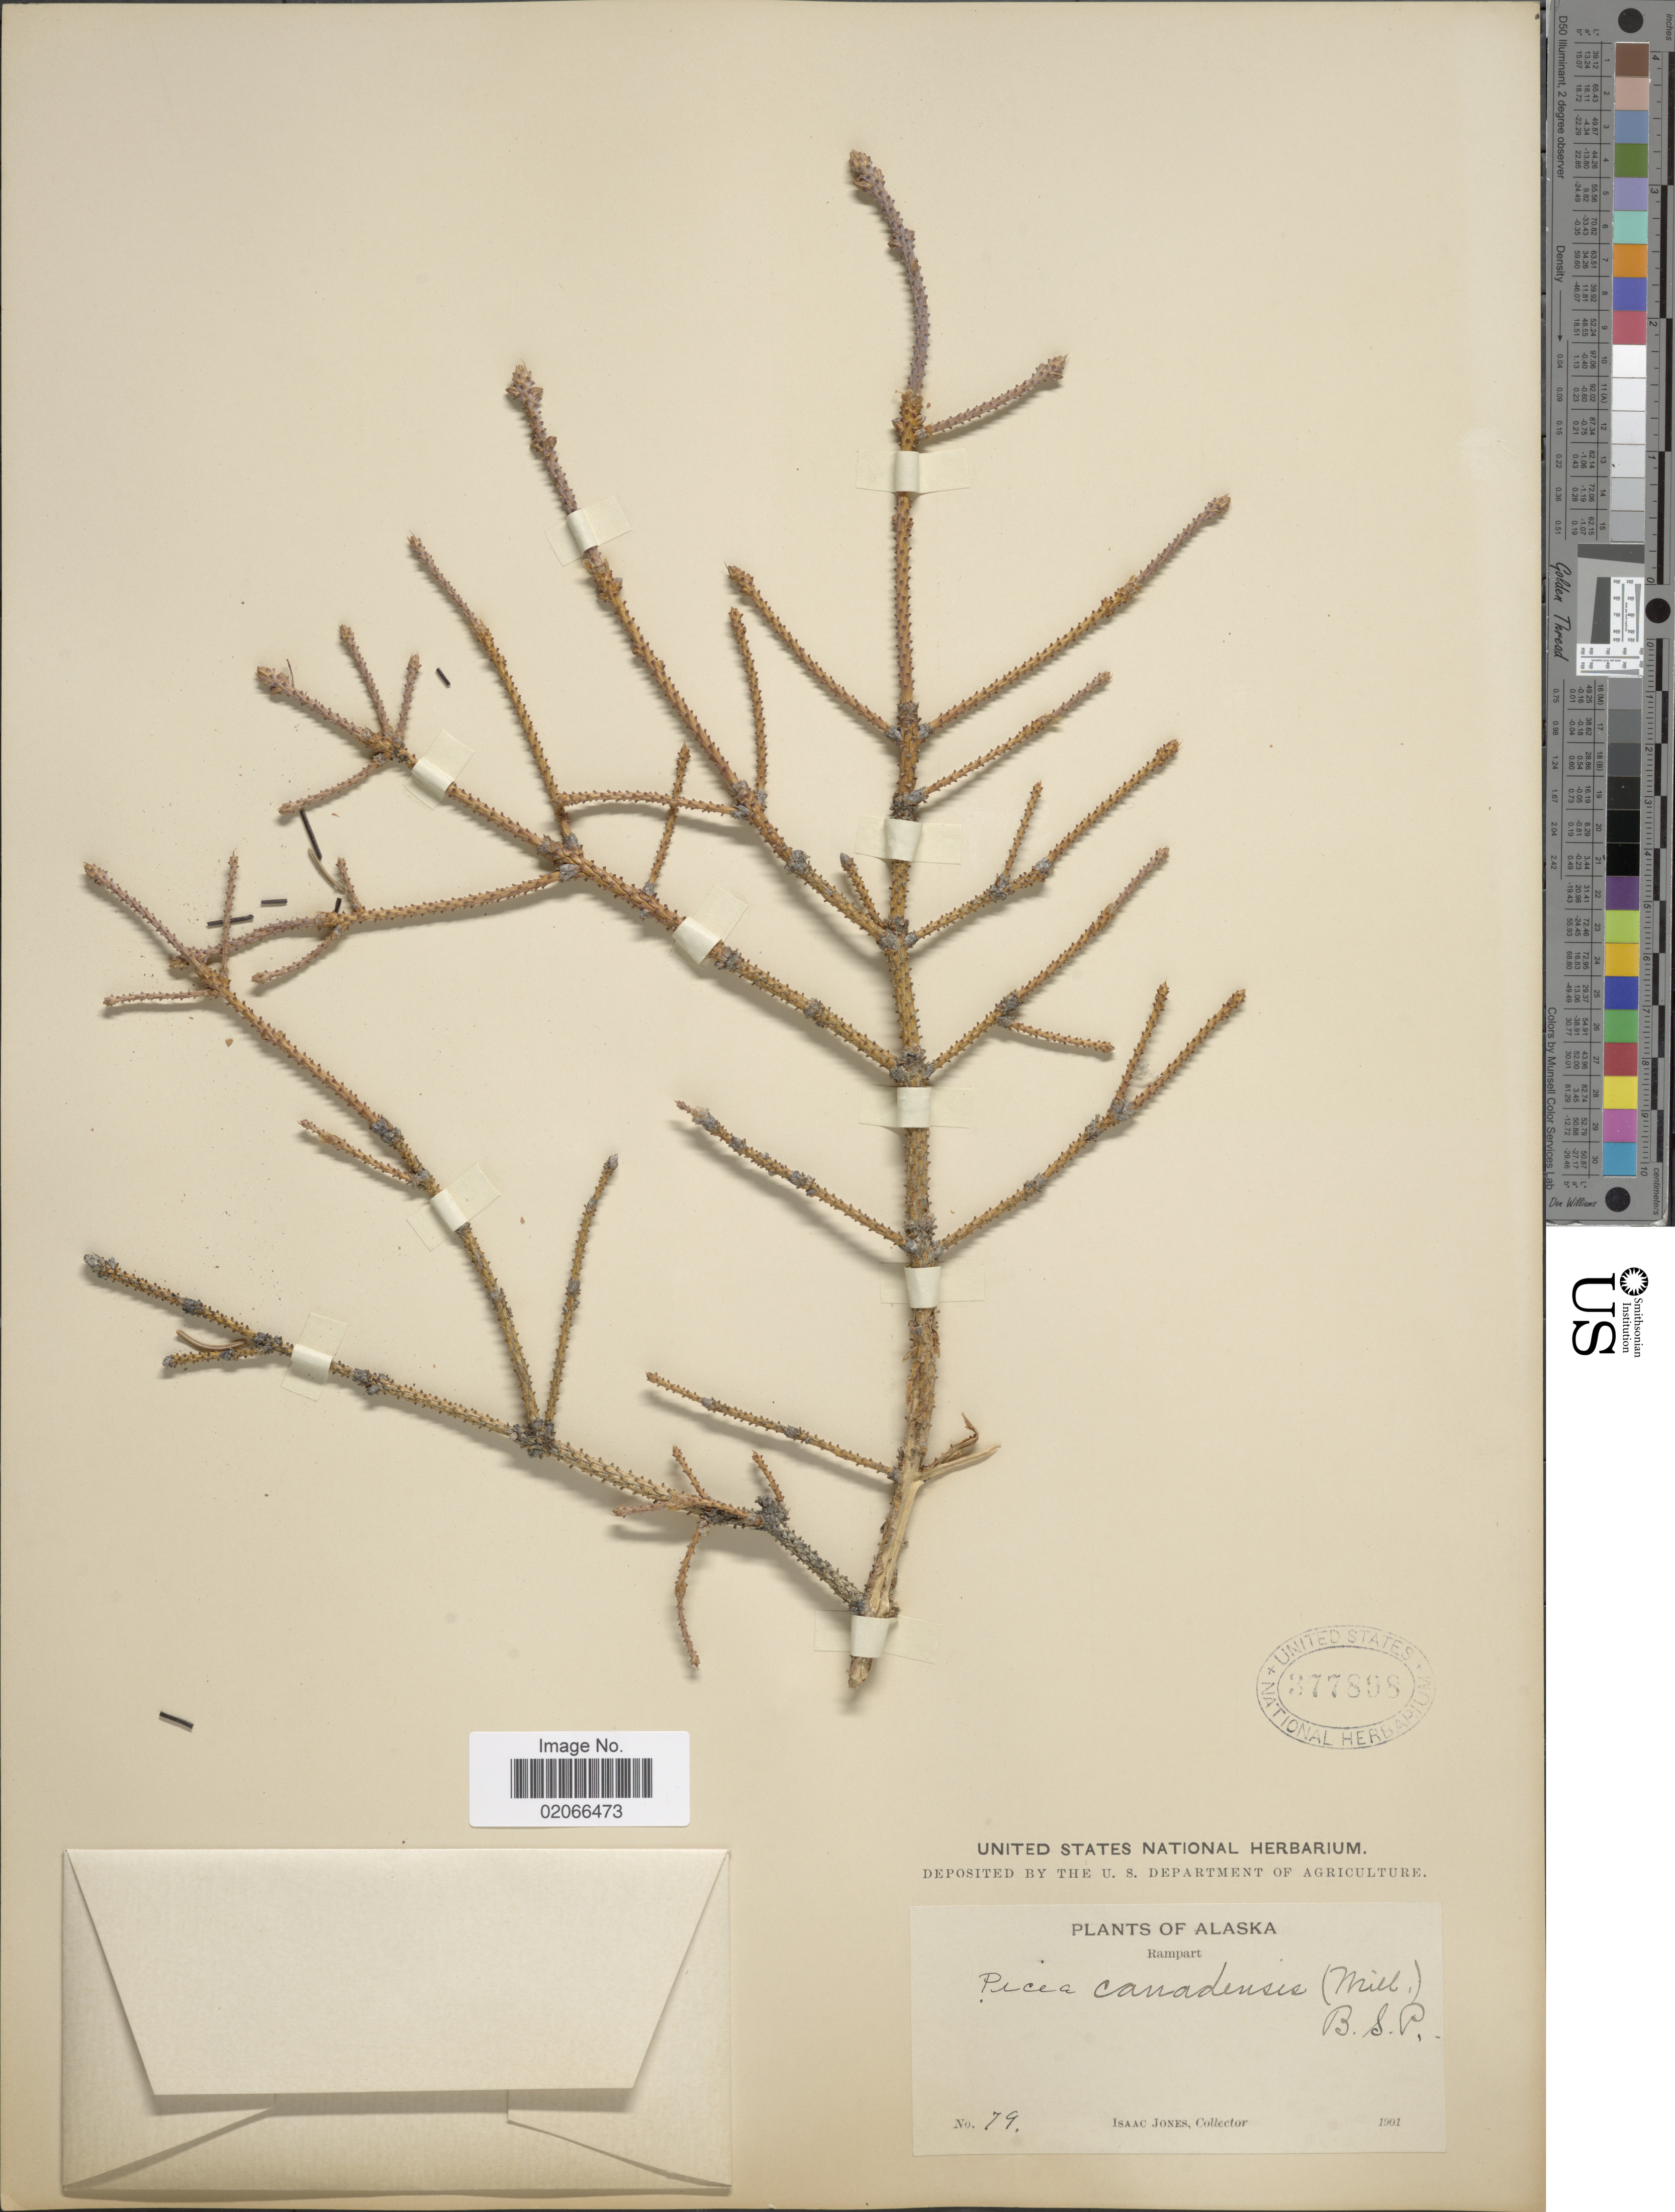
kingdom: Plantae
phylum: Tracheophyta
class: Pinopsida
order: Pinales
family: Pinaceae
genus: Picea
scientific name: Picea glauca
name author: (Moench) Voss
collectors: I. Jones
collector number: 79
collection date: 1901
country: United States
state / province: Alaska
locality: Rampart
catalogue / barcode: US 377808